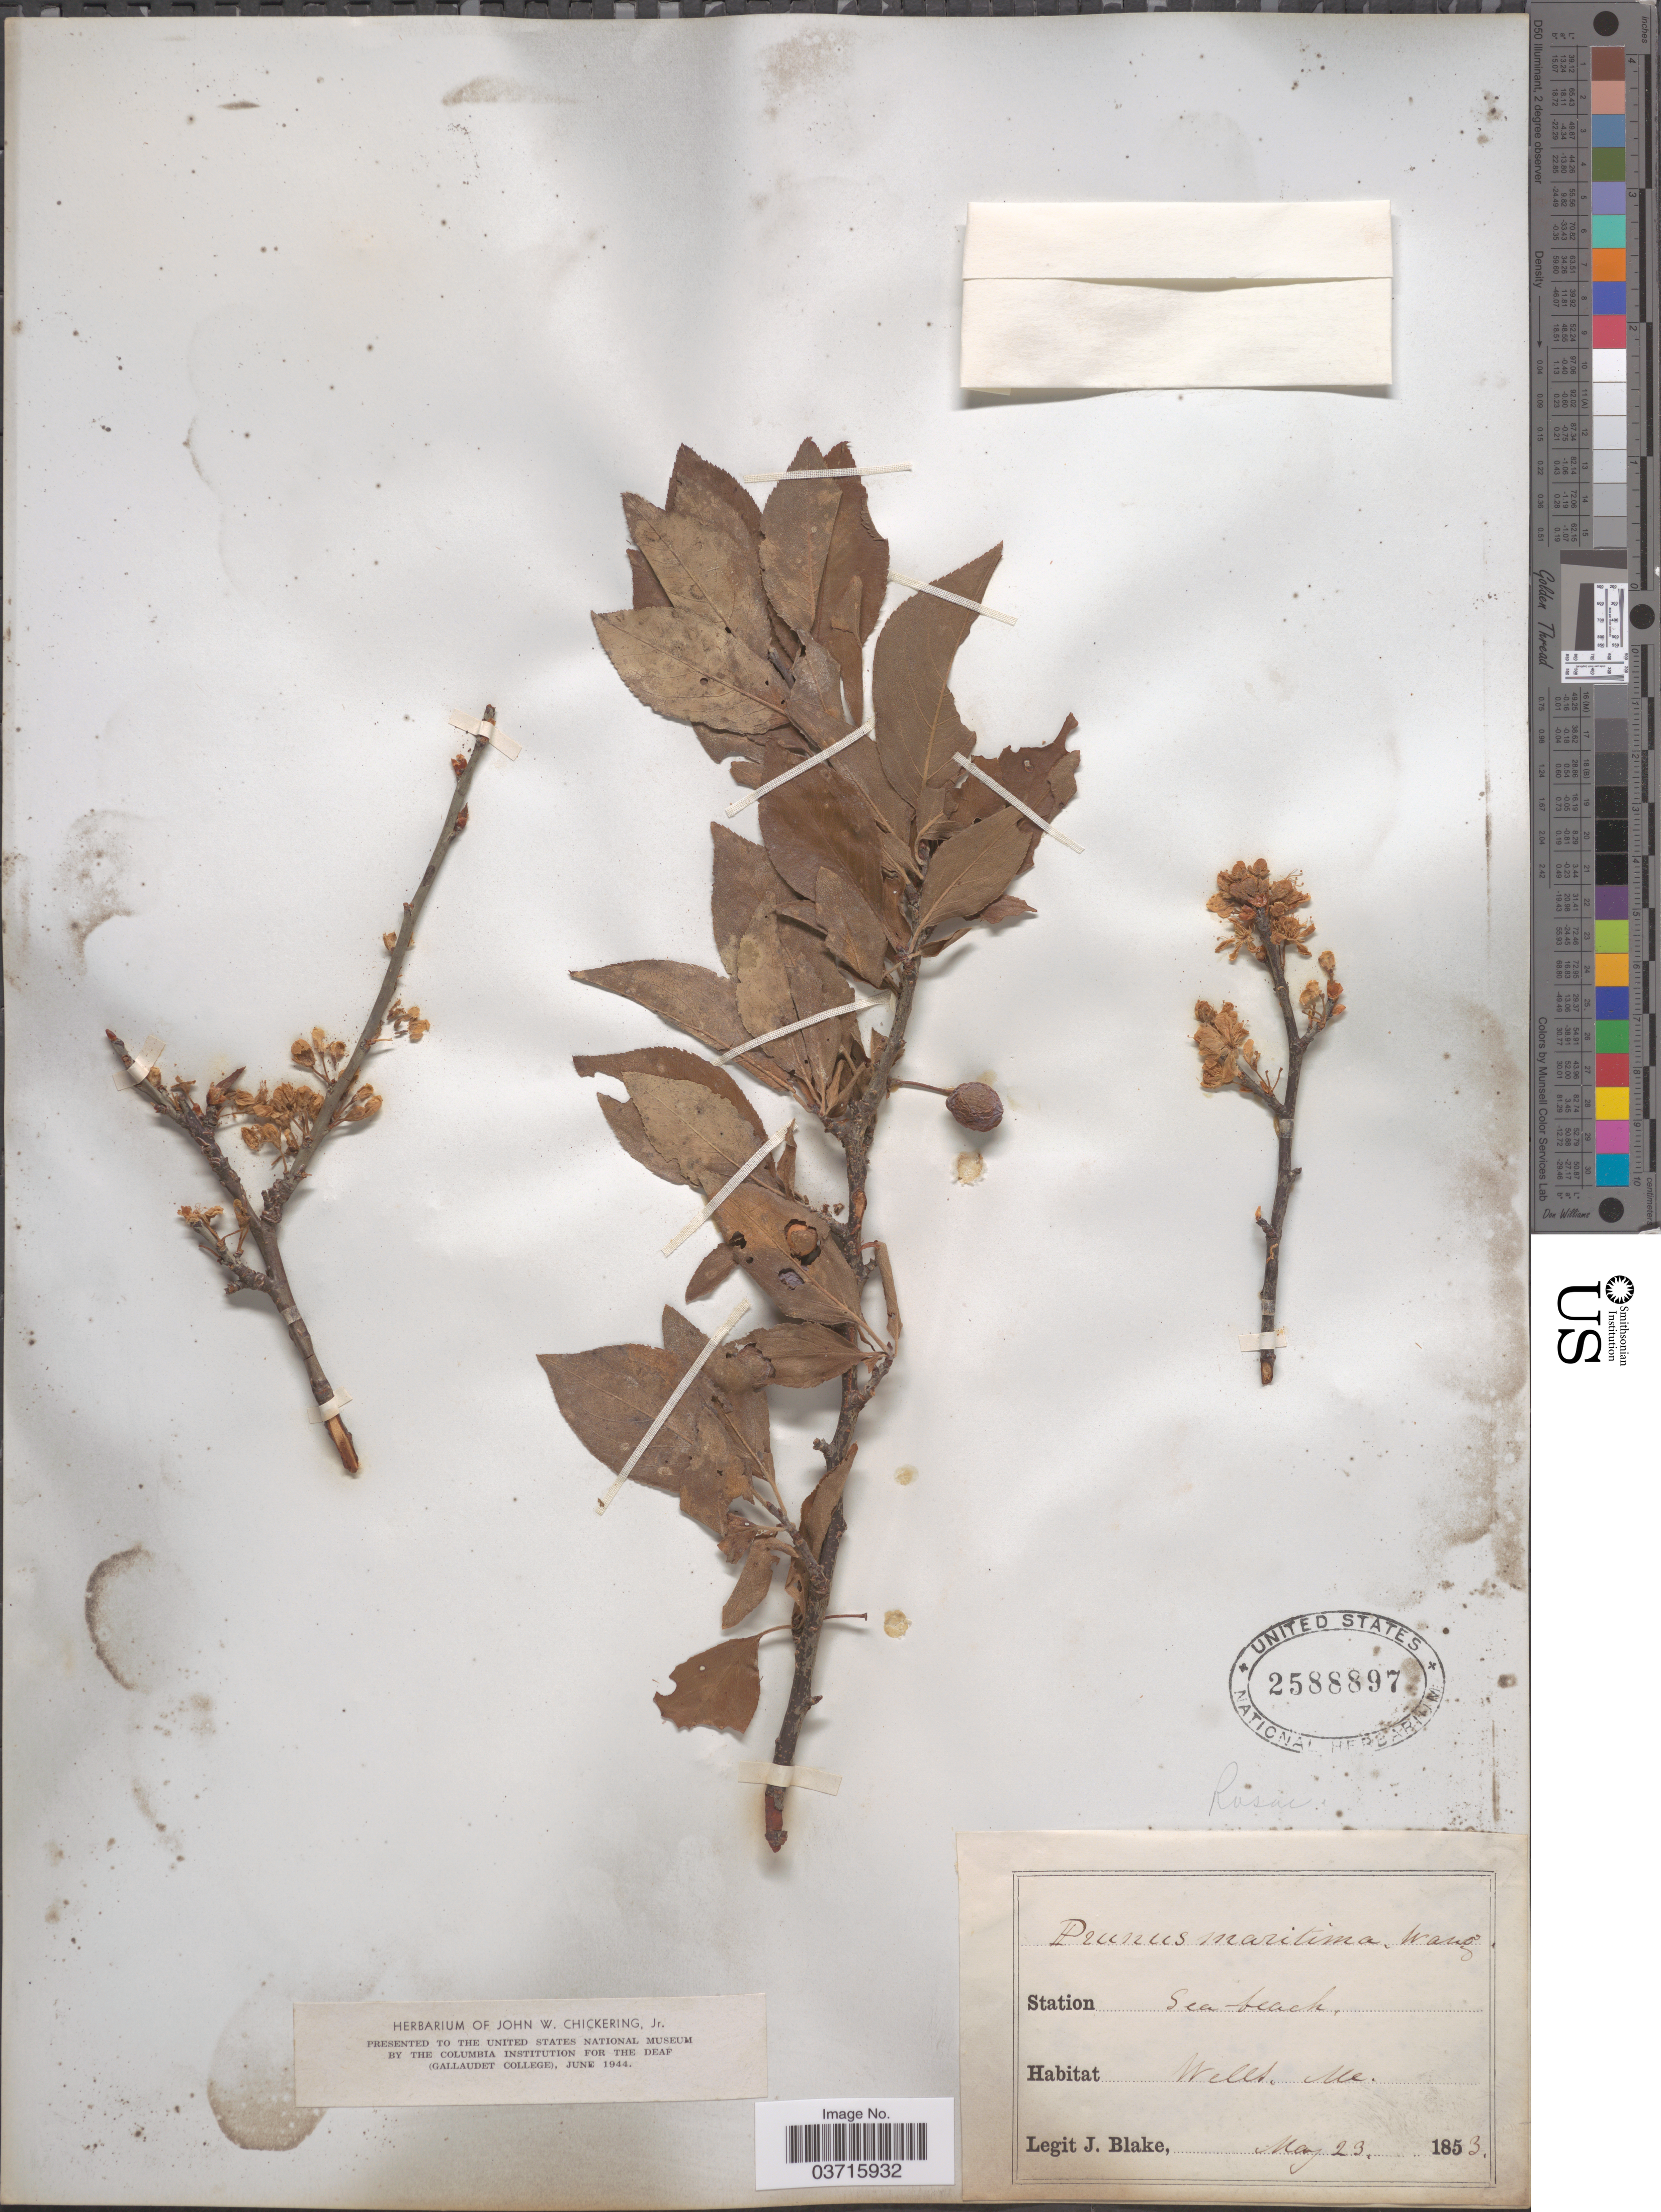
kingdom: Plantae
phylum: Tracheophyta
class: Magnoliopsida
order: Rosales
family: Rosaceae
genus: Prunus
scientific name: Prunus maritima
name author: Marshall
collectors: J. Blake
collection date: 1853-05-23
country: United States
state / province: Maine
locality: Station Sea-beach. Wells.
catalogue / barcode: US 2588897